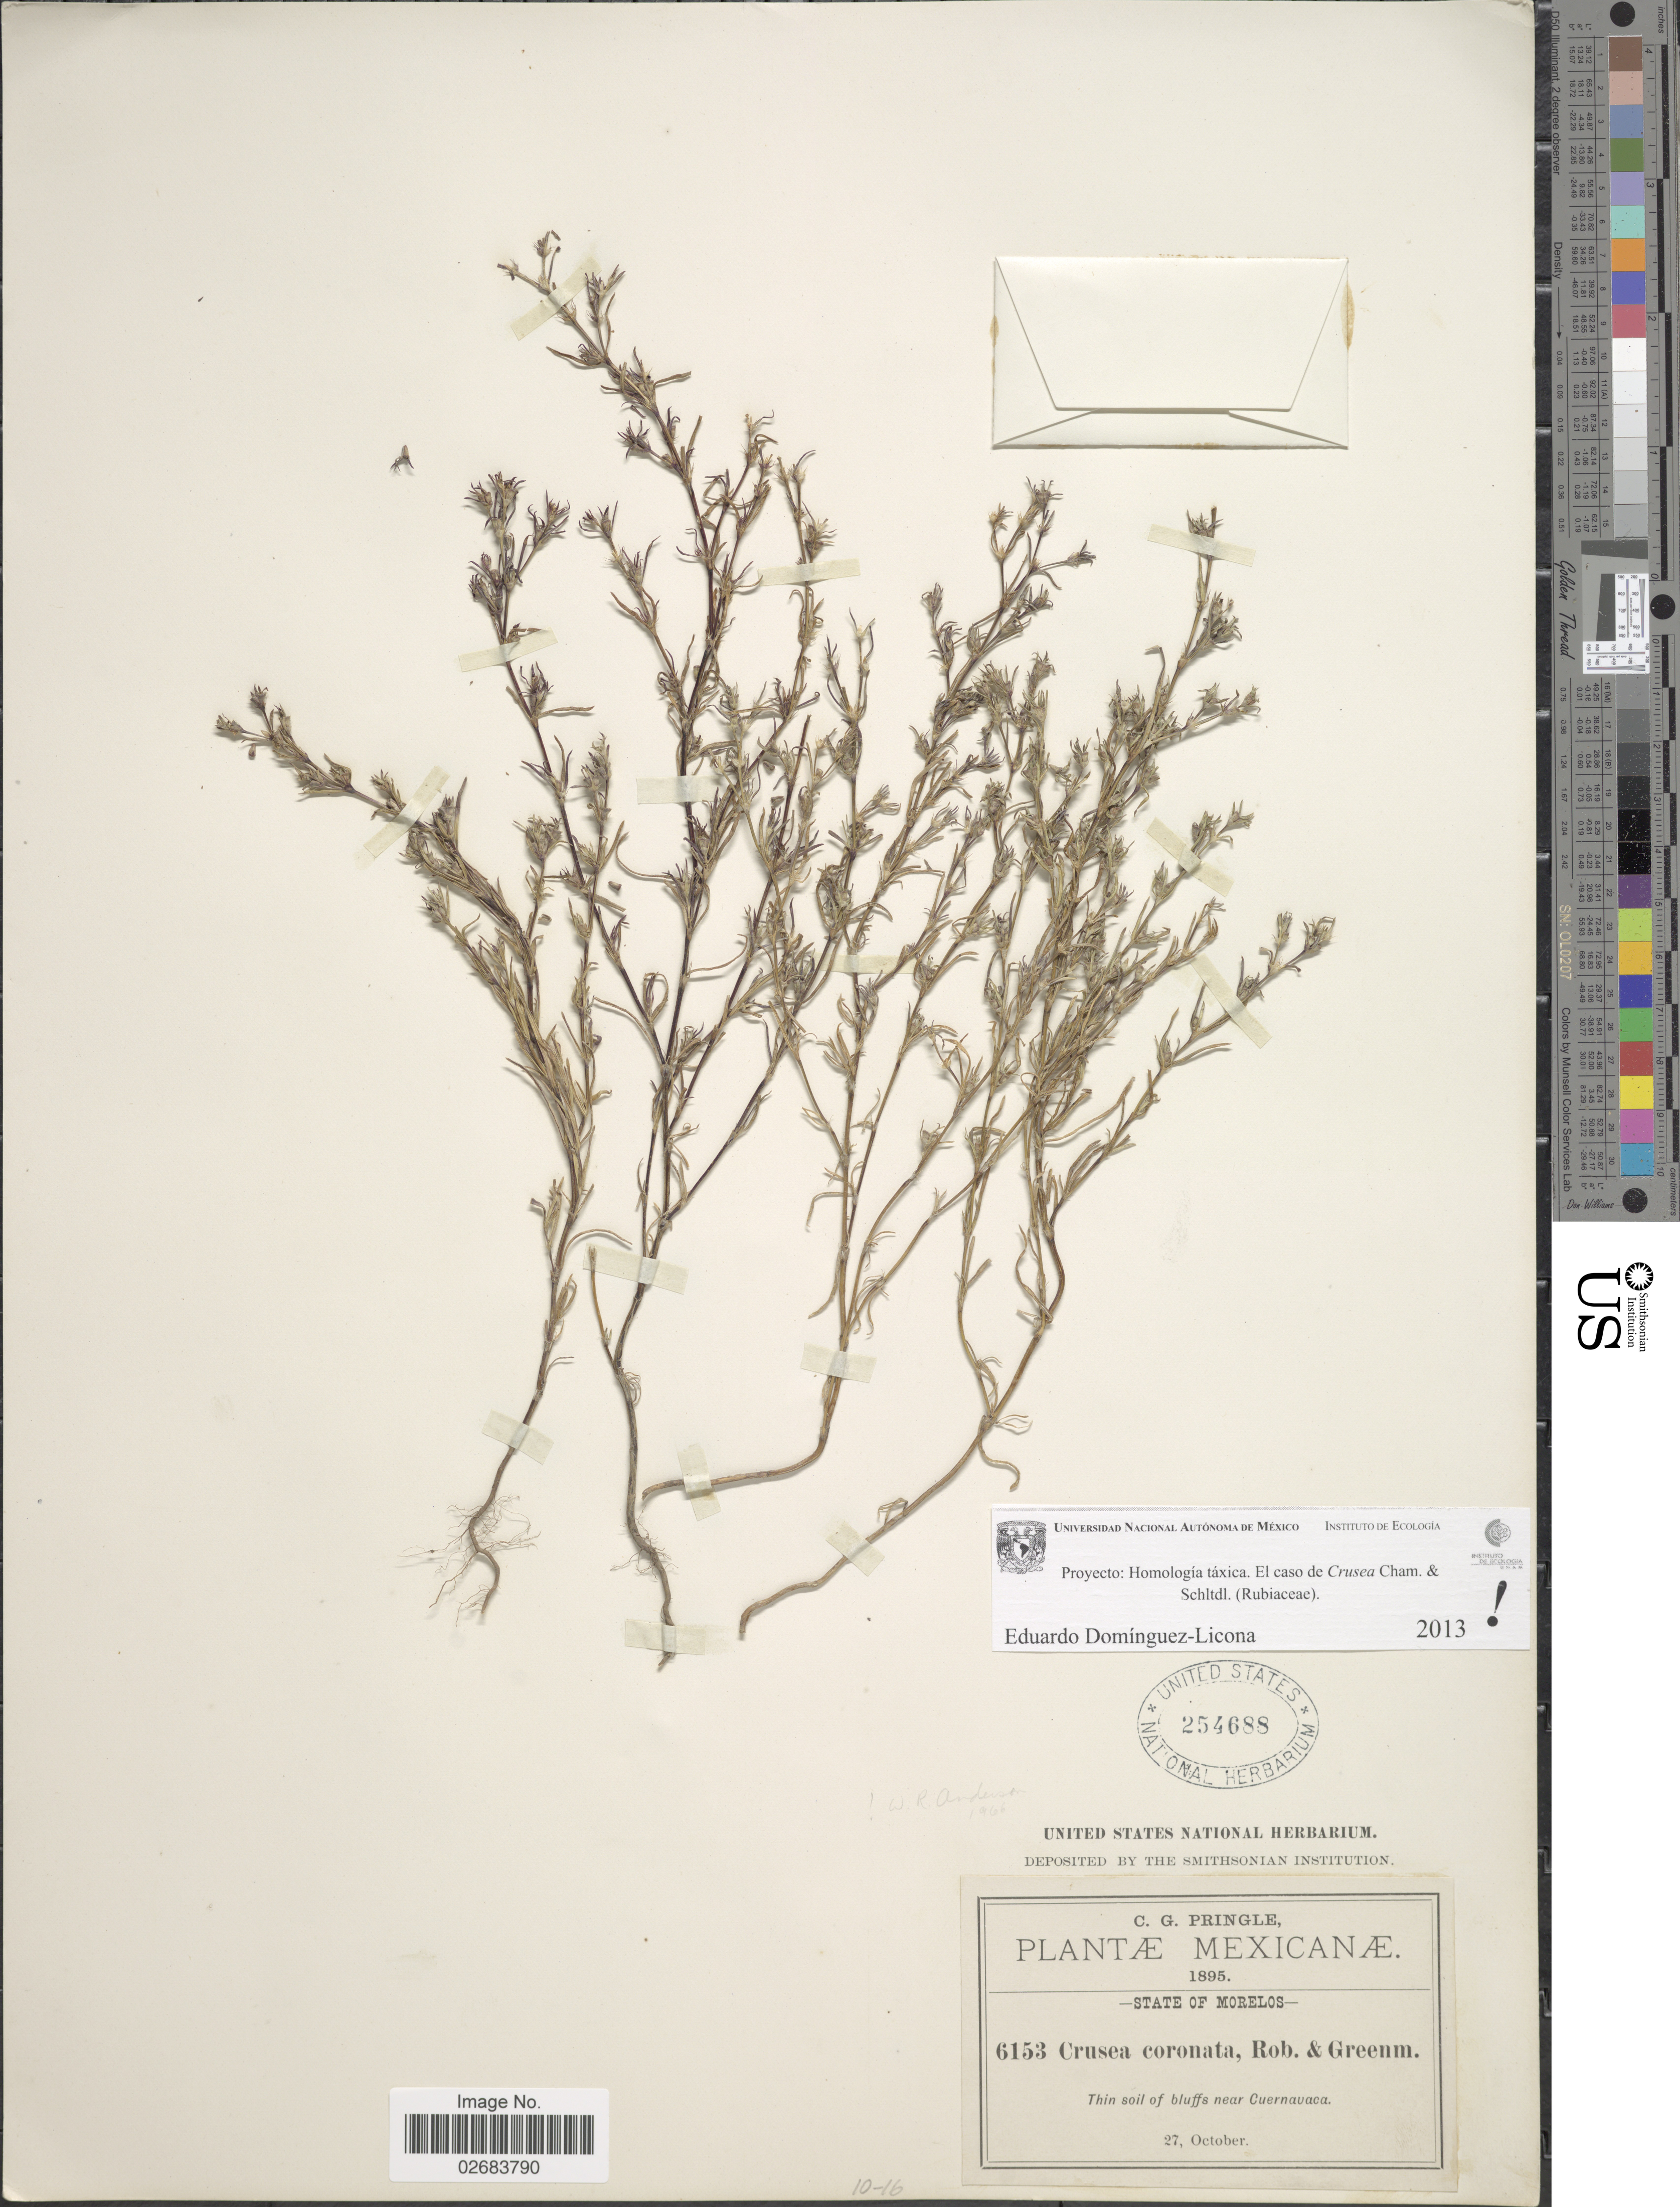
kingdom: Plantae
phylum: Tracheophyta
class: Magnoliopsida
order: Gentianales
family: Rubiaceae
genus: Crusea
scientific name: Crusea coronata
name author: B.L. Rob. & Greenm.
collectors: C. G. Pringle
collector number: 6153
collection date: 1895-10-27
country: Mexico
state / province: Morelos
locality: Thin soil of bluffs near Cuernavaca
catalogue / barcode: US 254688